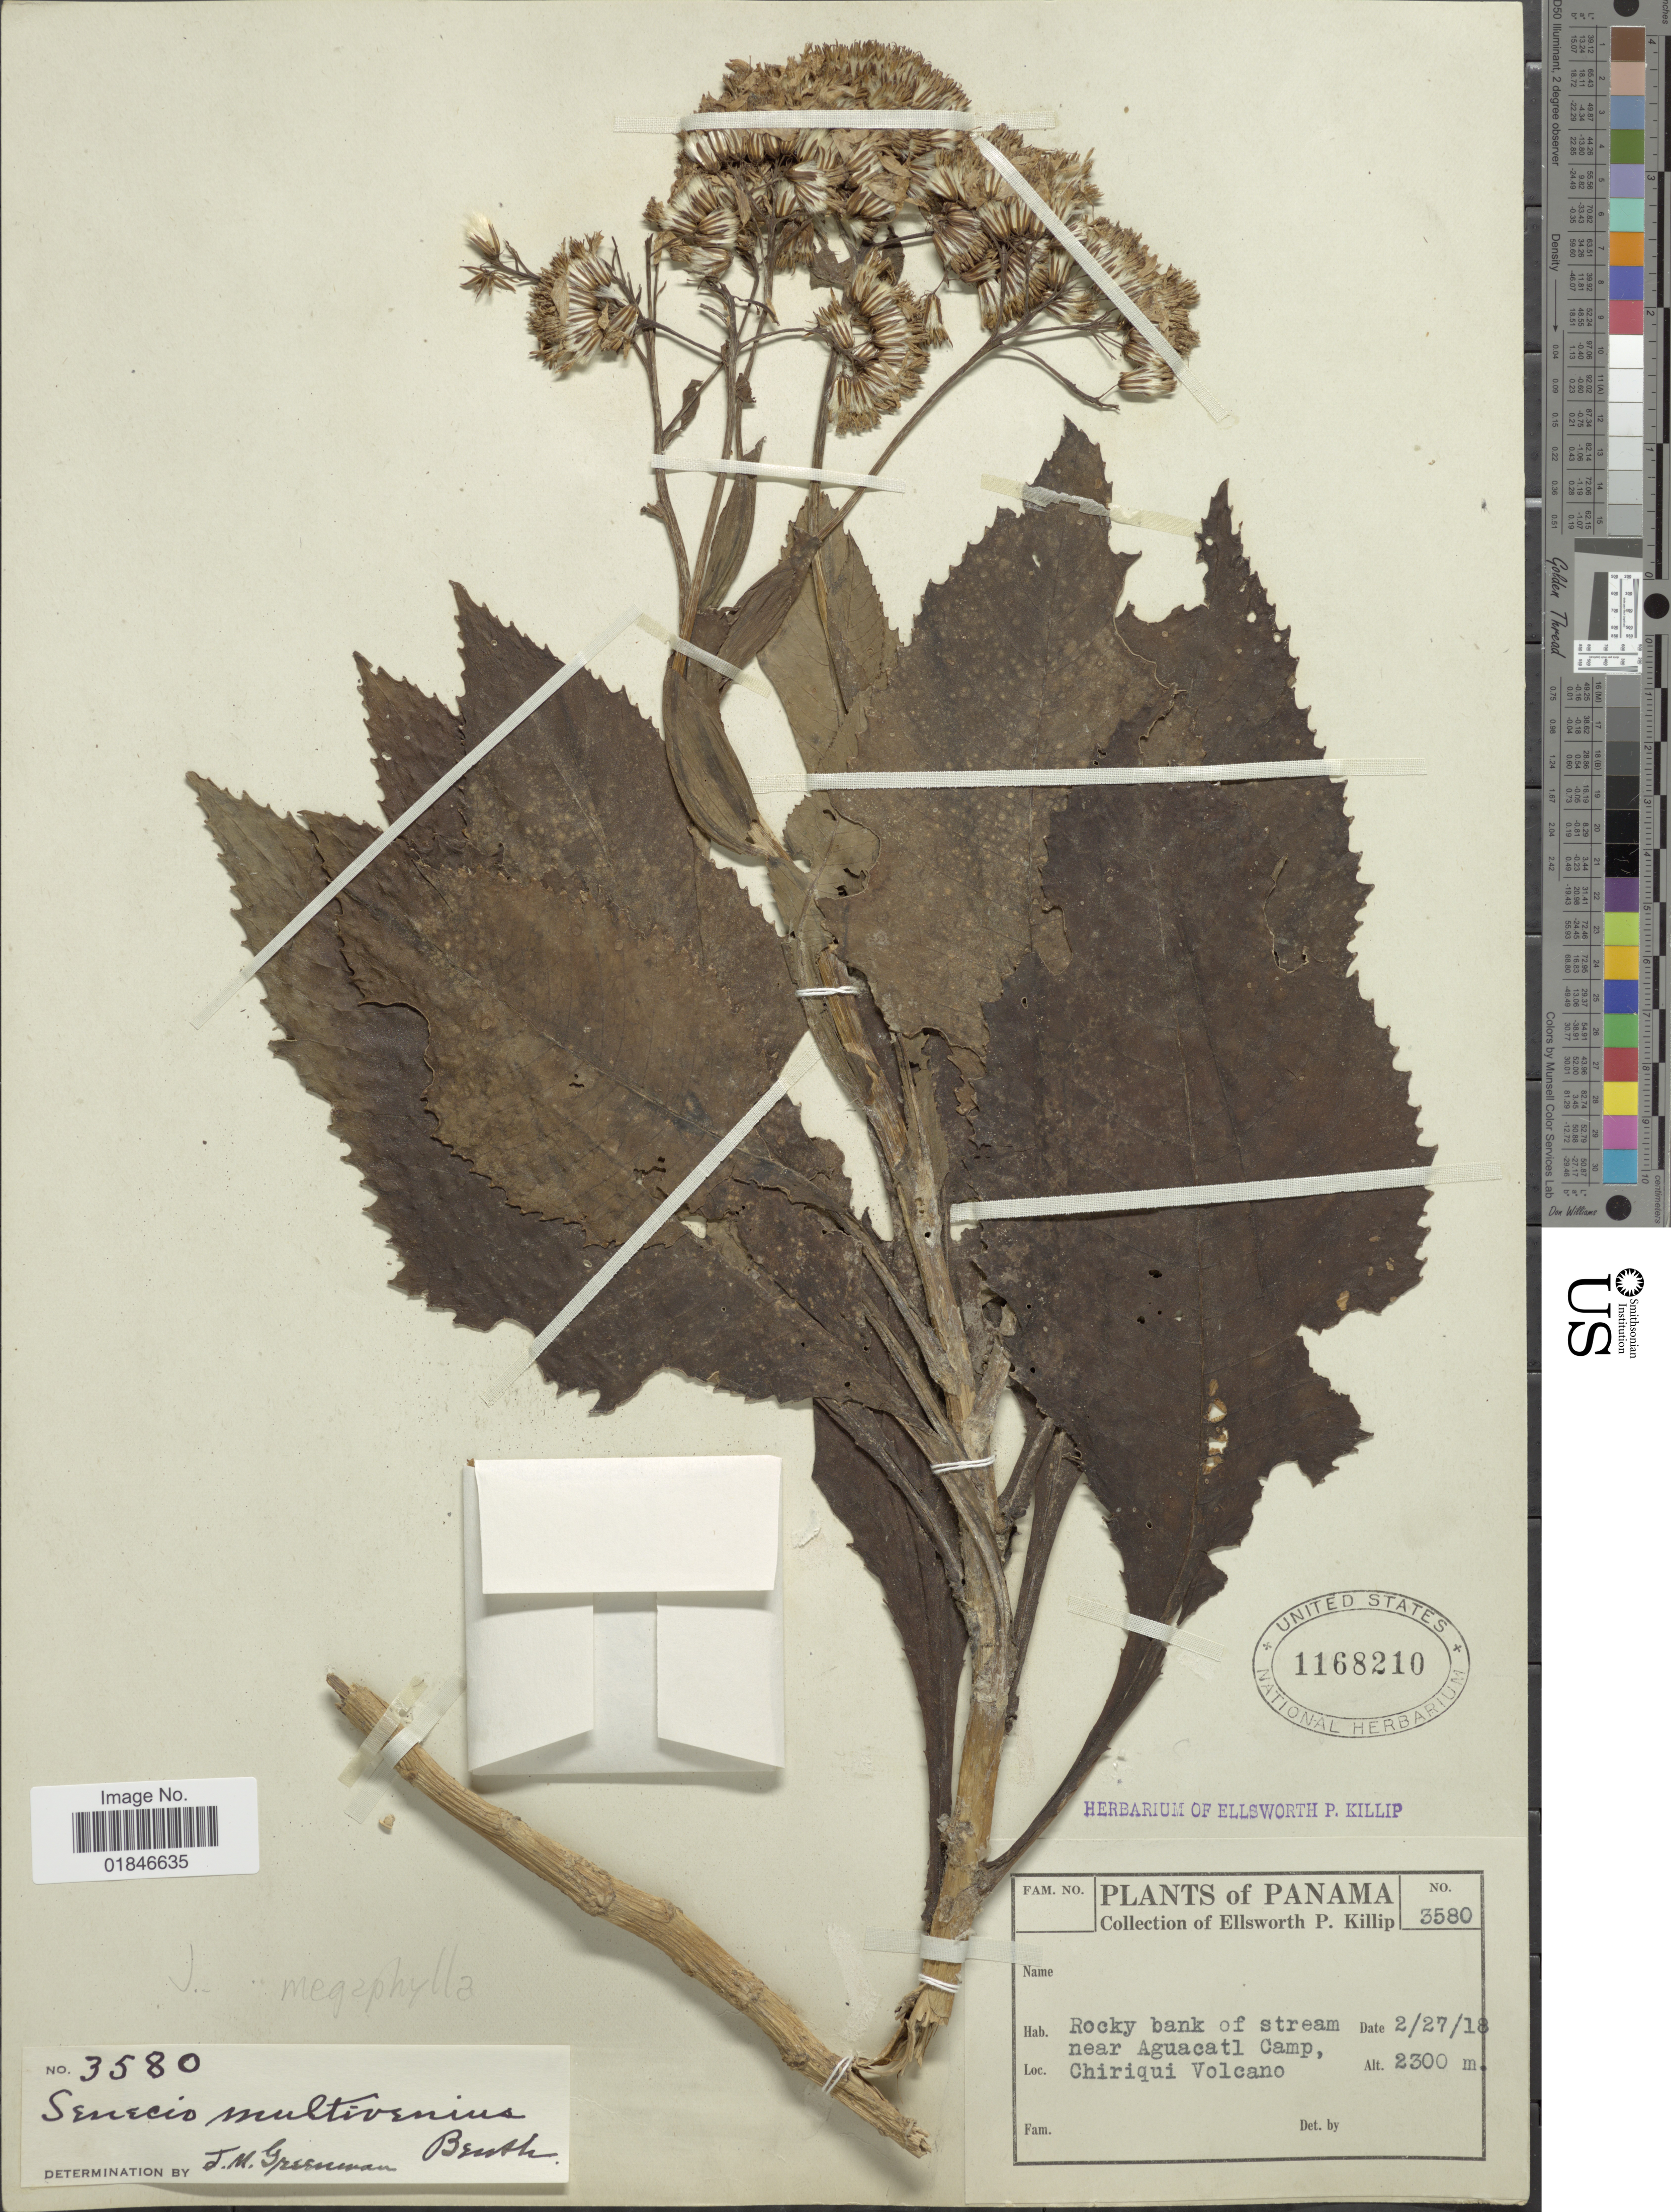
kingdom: Plantae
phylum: Tracheophyta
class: Magnoliopsida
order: Asterales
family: Asteraceae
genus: Jessea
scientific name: Jessea megaphylla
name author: (Greenm.) H. Rob. & Cuatrec.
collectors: E. P. Killip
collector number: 3580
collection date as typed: Transcribed d/m/y: 27/2/18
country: Panama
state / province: Chiriqui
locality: Rocky bank of stream, near Aguacatl Camp, Chiriqui Volcano.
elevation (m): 2300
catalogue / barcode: US 1168210